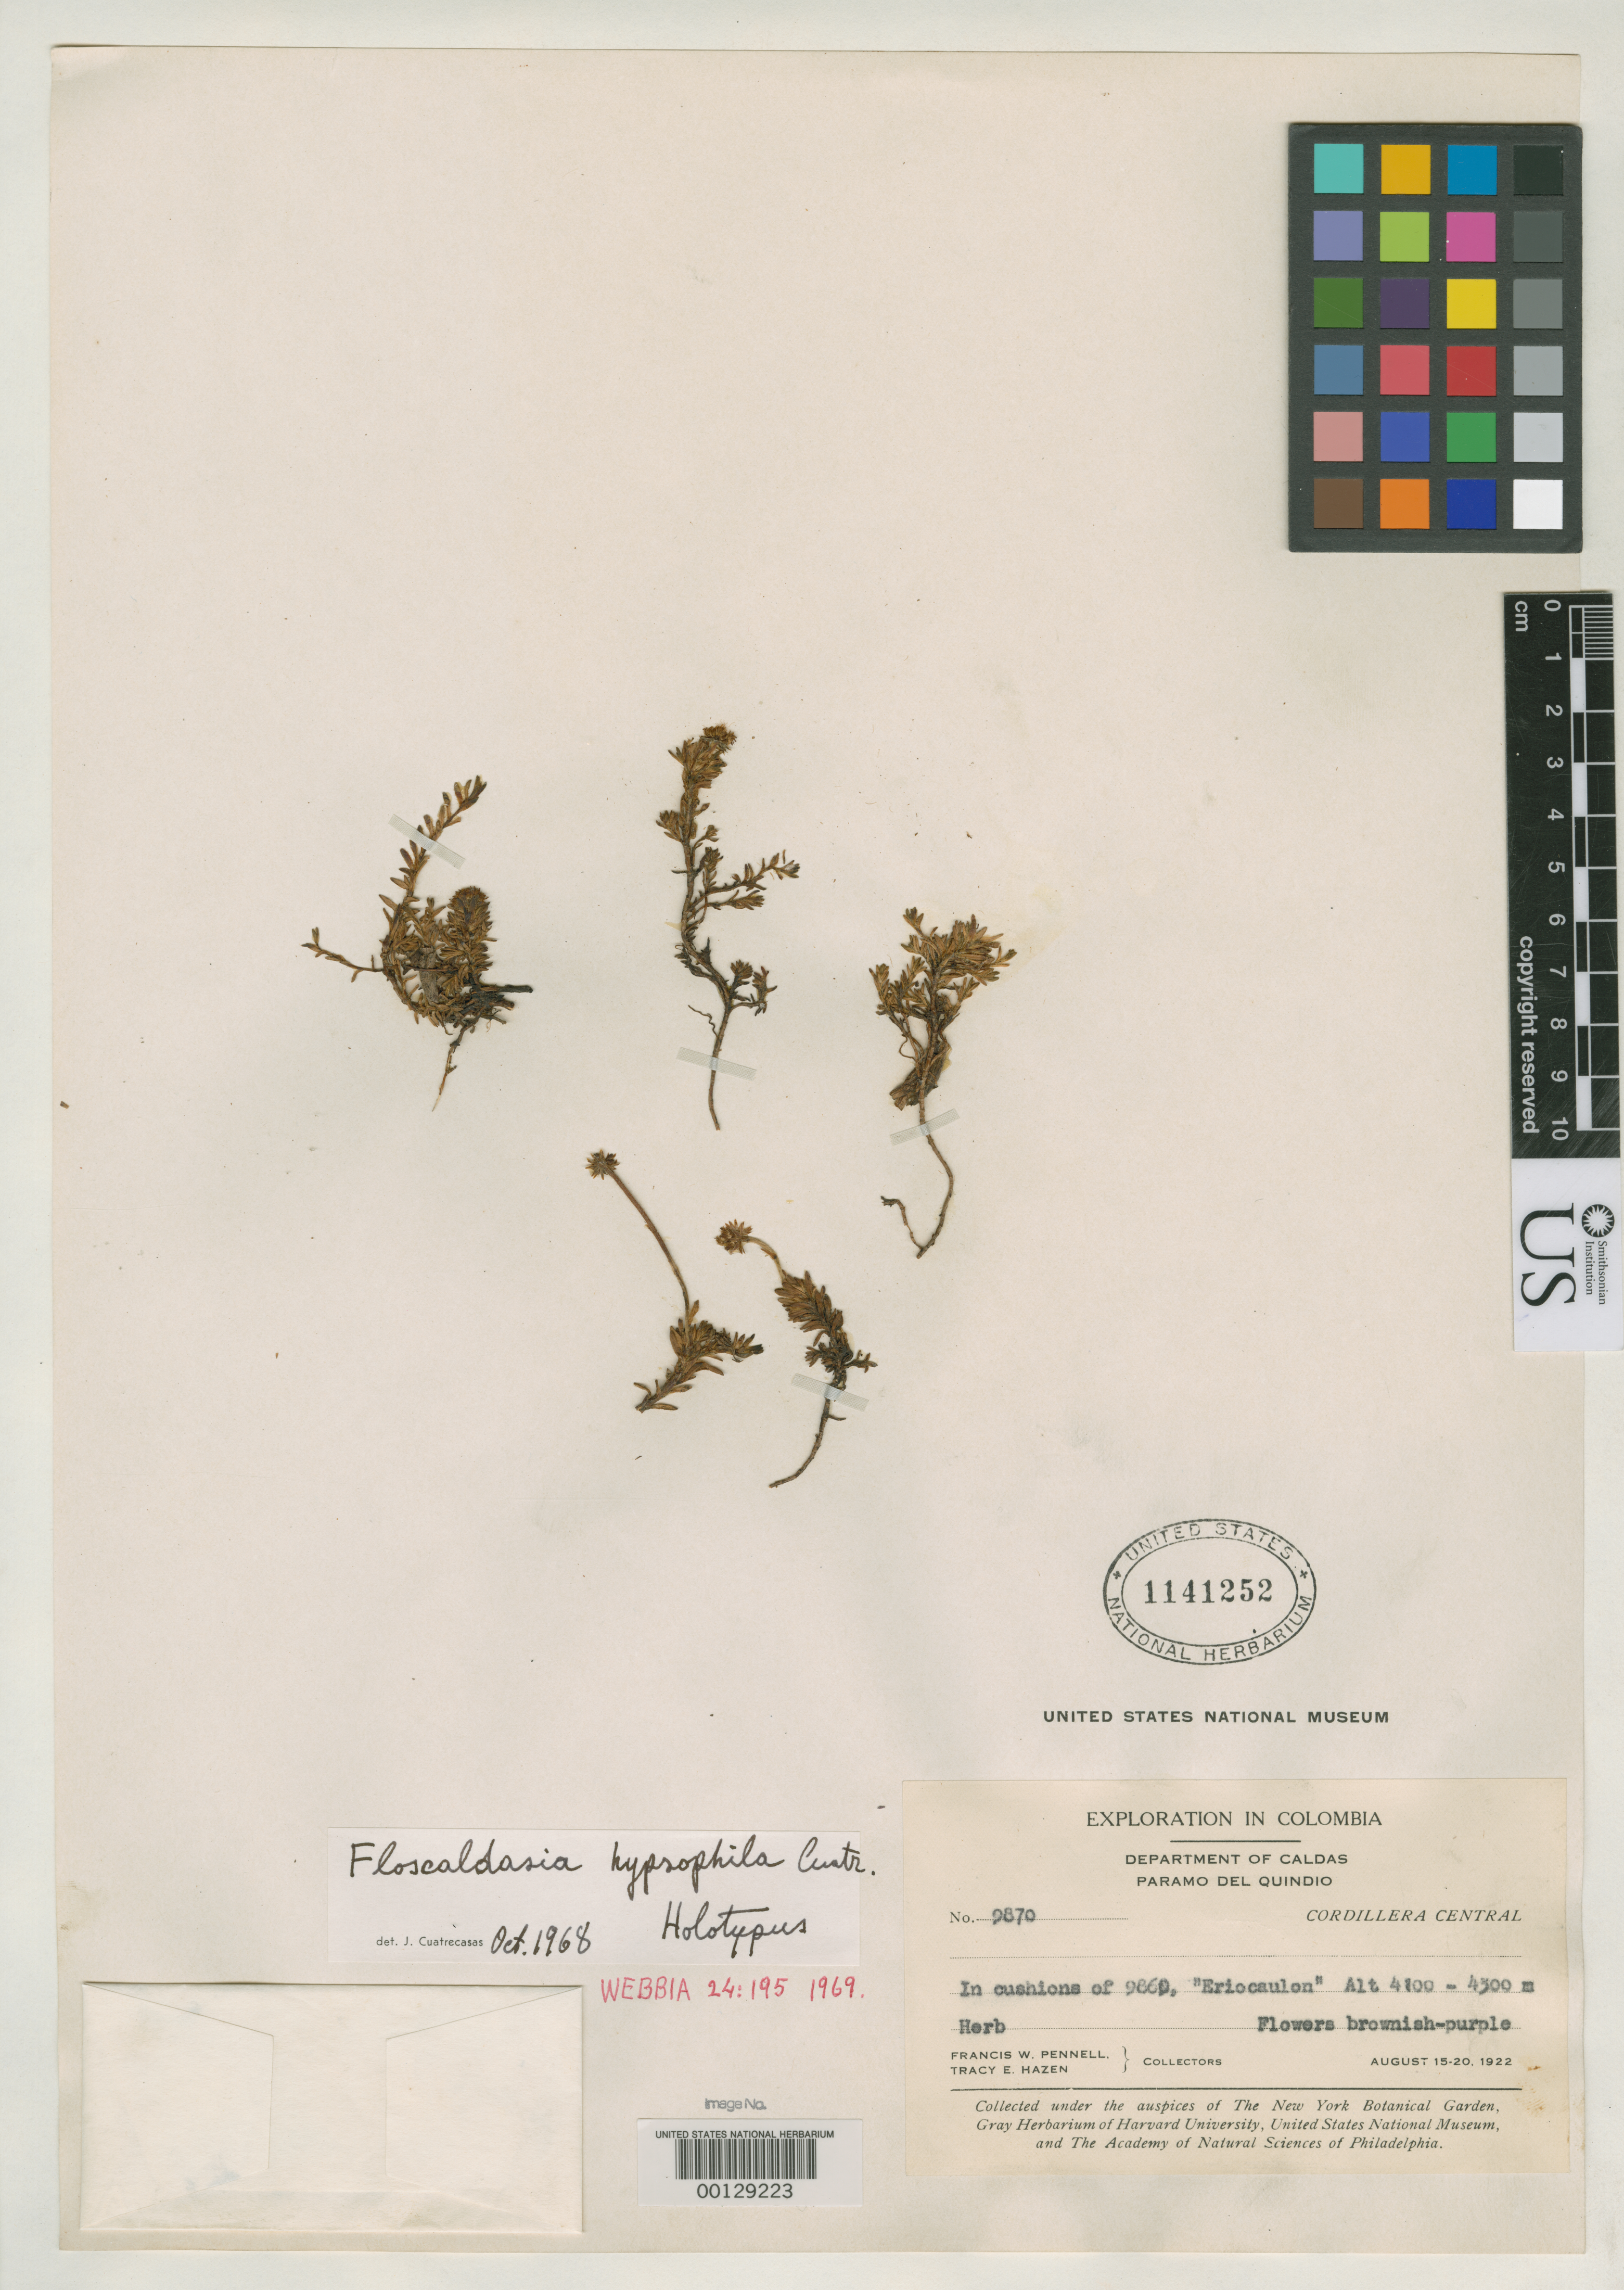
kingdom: Plantae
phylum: Tracheophyta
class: Magnoliopsida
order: Asterales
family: Asteraceae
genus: Floscaldasia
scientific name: Floscaldasia hypsophila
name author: Cuatrec.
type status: Holotype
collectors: F. W. Pennell & T. E. Hazen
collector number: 9870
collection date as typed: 20 Aug 1922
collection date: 1922-08-20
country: Colombia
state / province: Caldas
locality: Cordillera Central; Páramo del Quindo.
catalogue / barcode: US 1141252